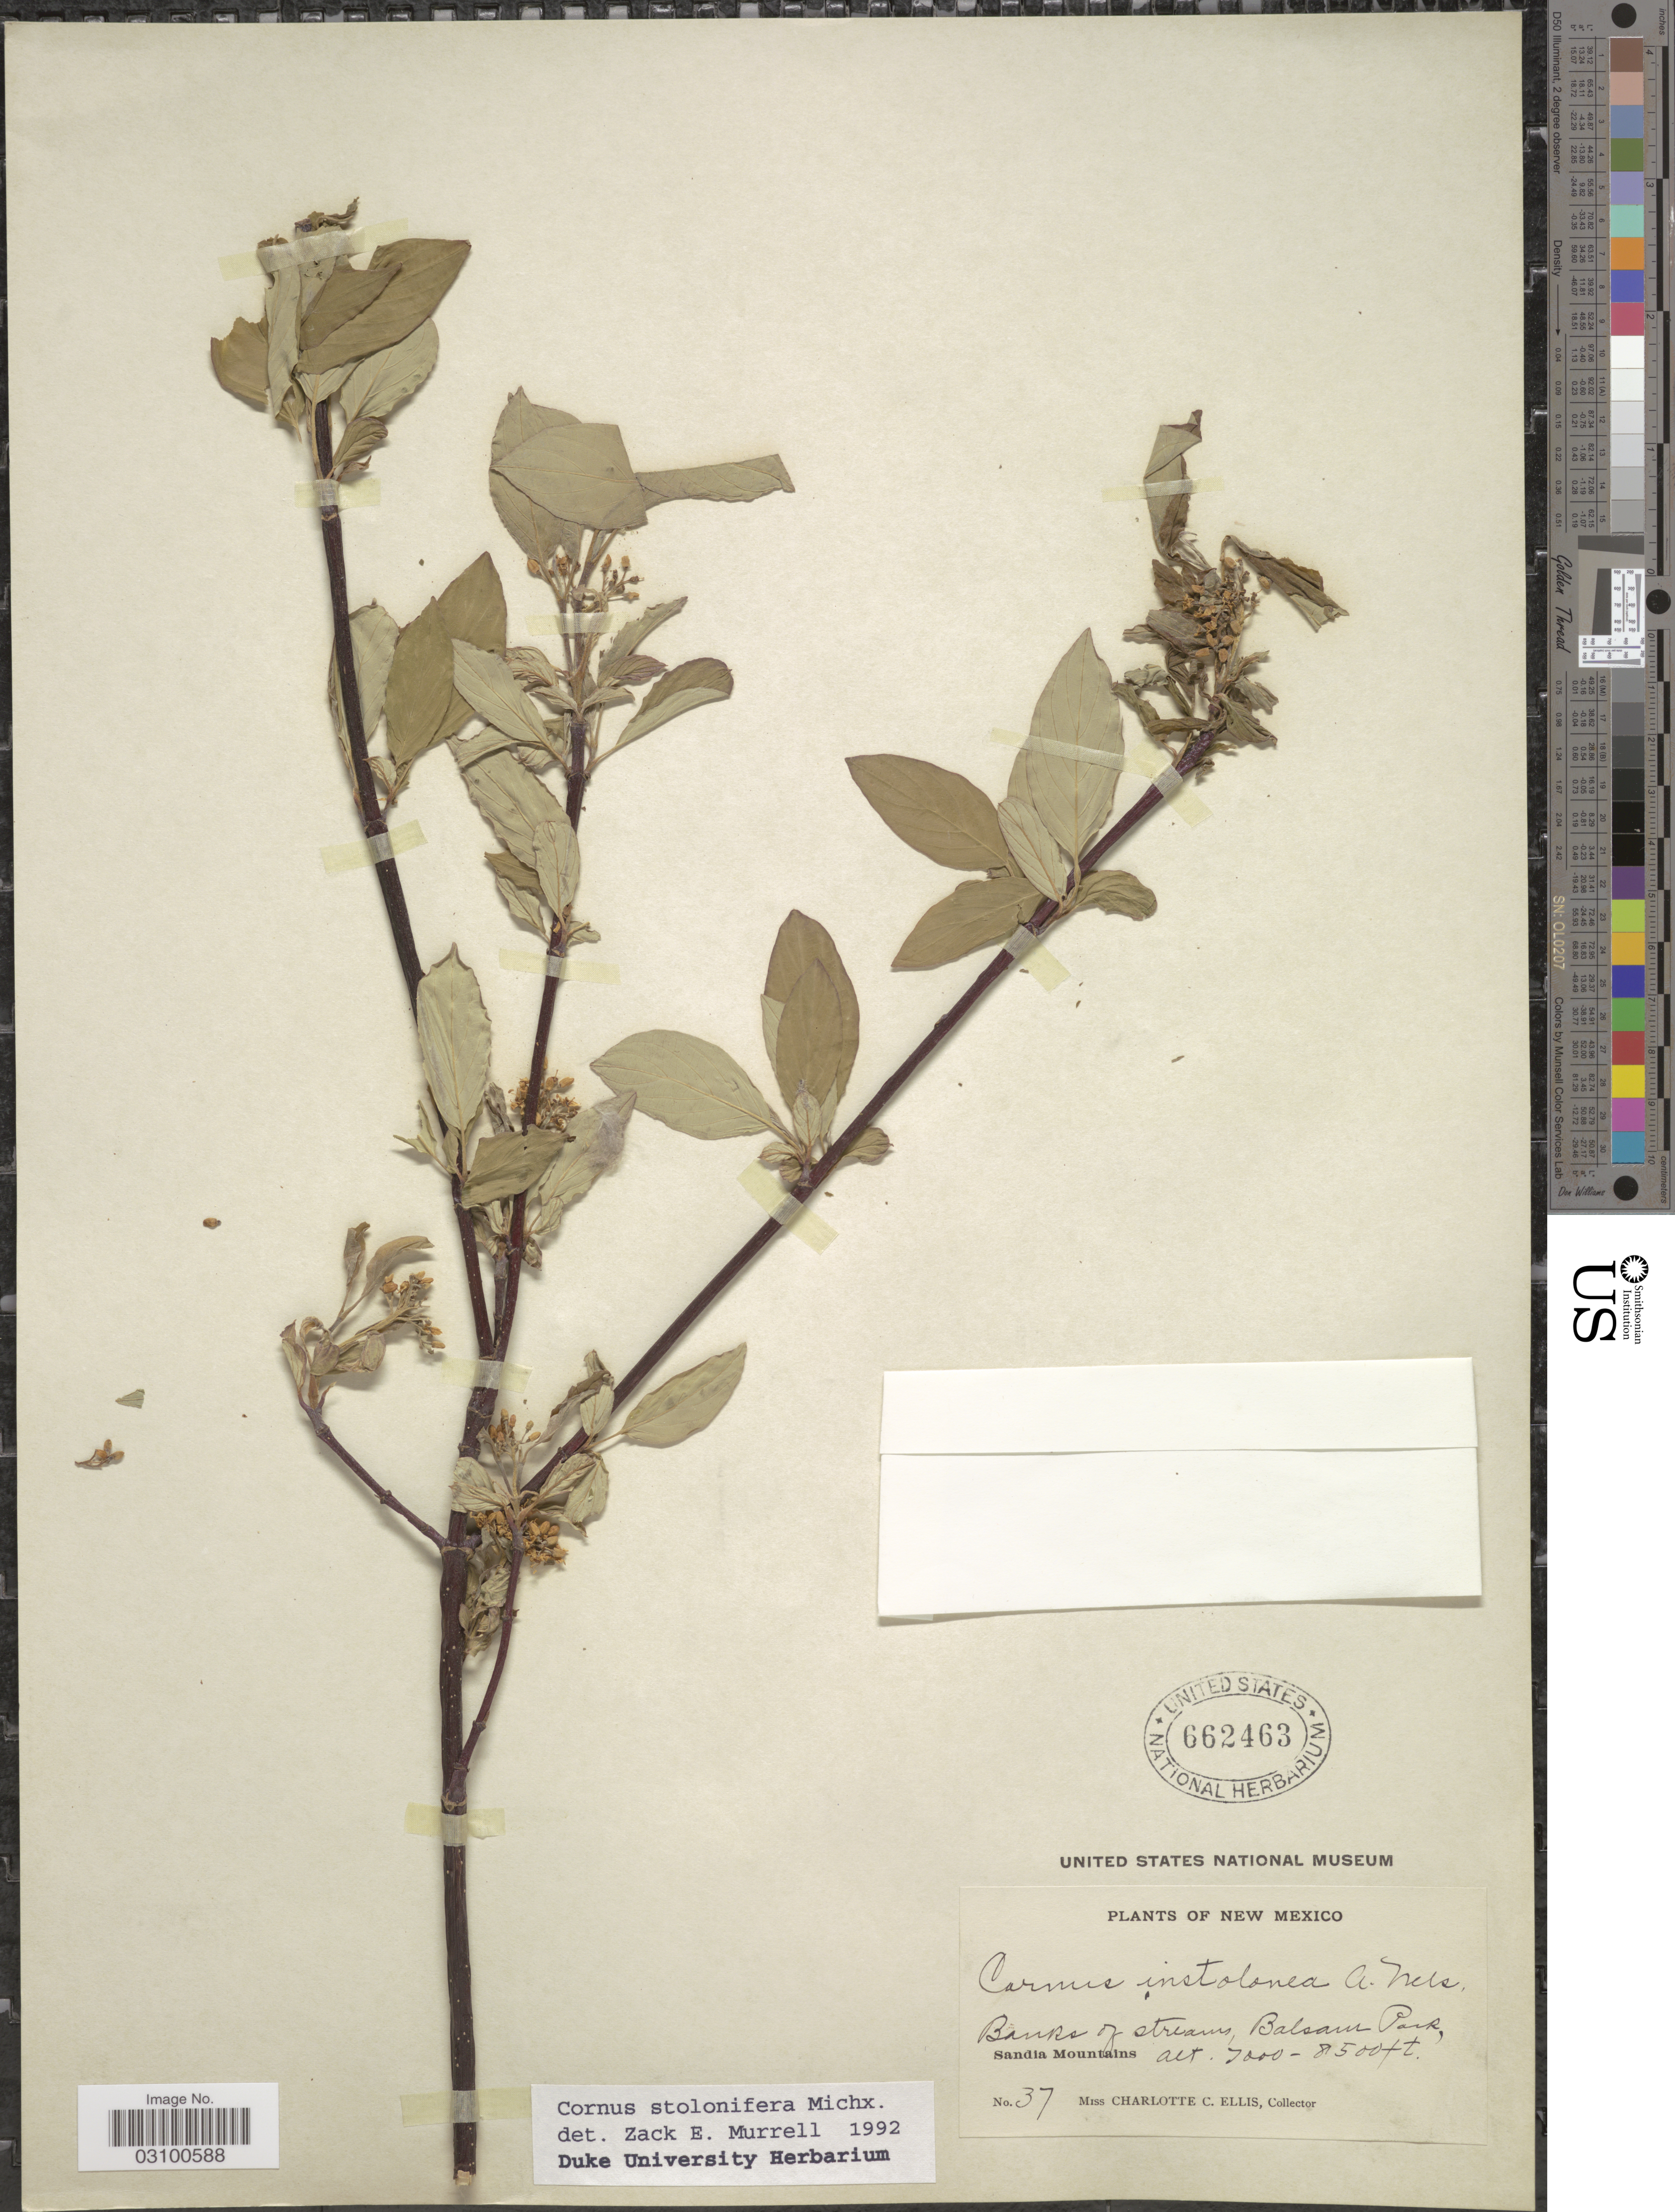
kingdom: Plantae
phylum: Tracheophyta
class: Magnoliopsida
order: Cornales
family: Cornaceae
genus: Cornus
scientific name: Cornus sericea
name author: L.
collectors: C. C. Ellis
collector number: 37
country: United States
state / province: New Mexico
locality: Banks of streams, Balsam Park, Sandia Mountains.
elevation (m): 2134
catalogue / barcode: US 662463